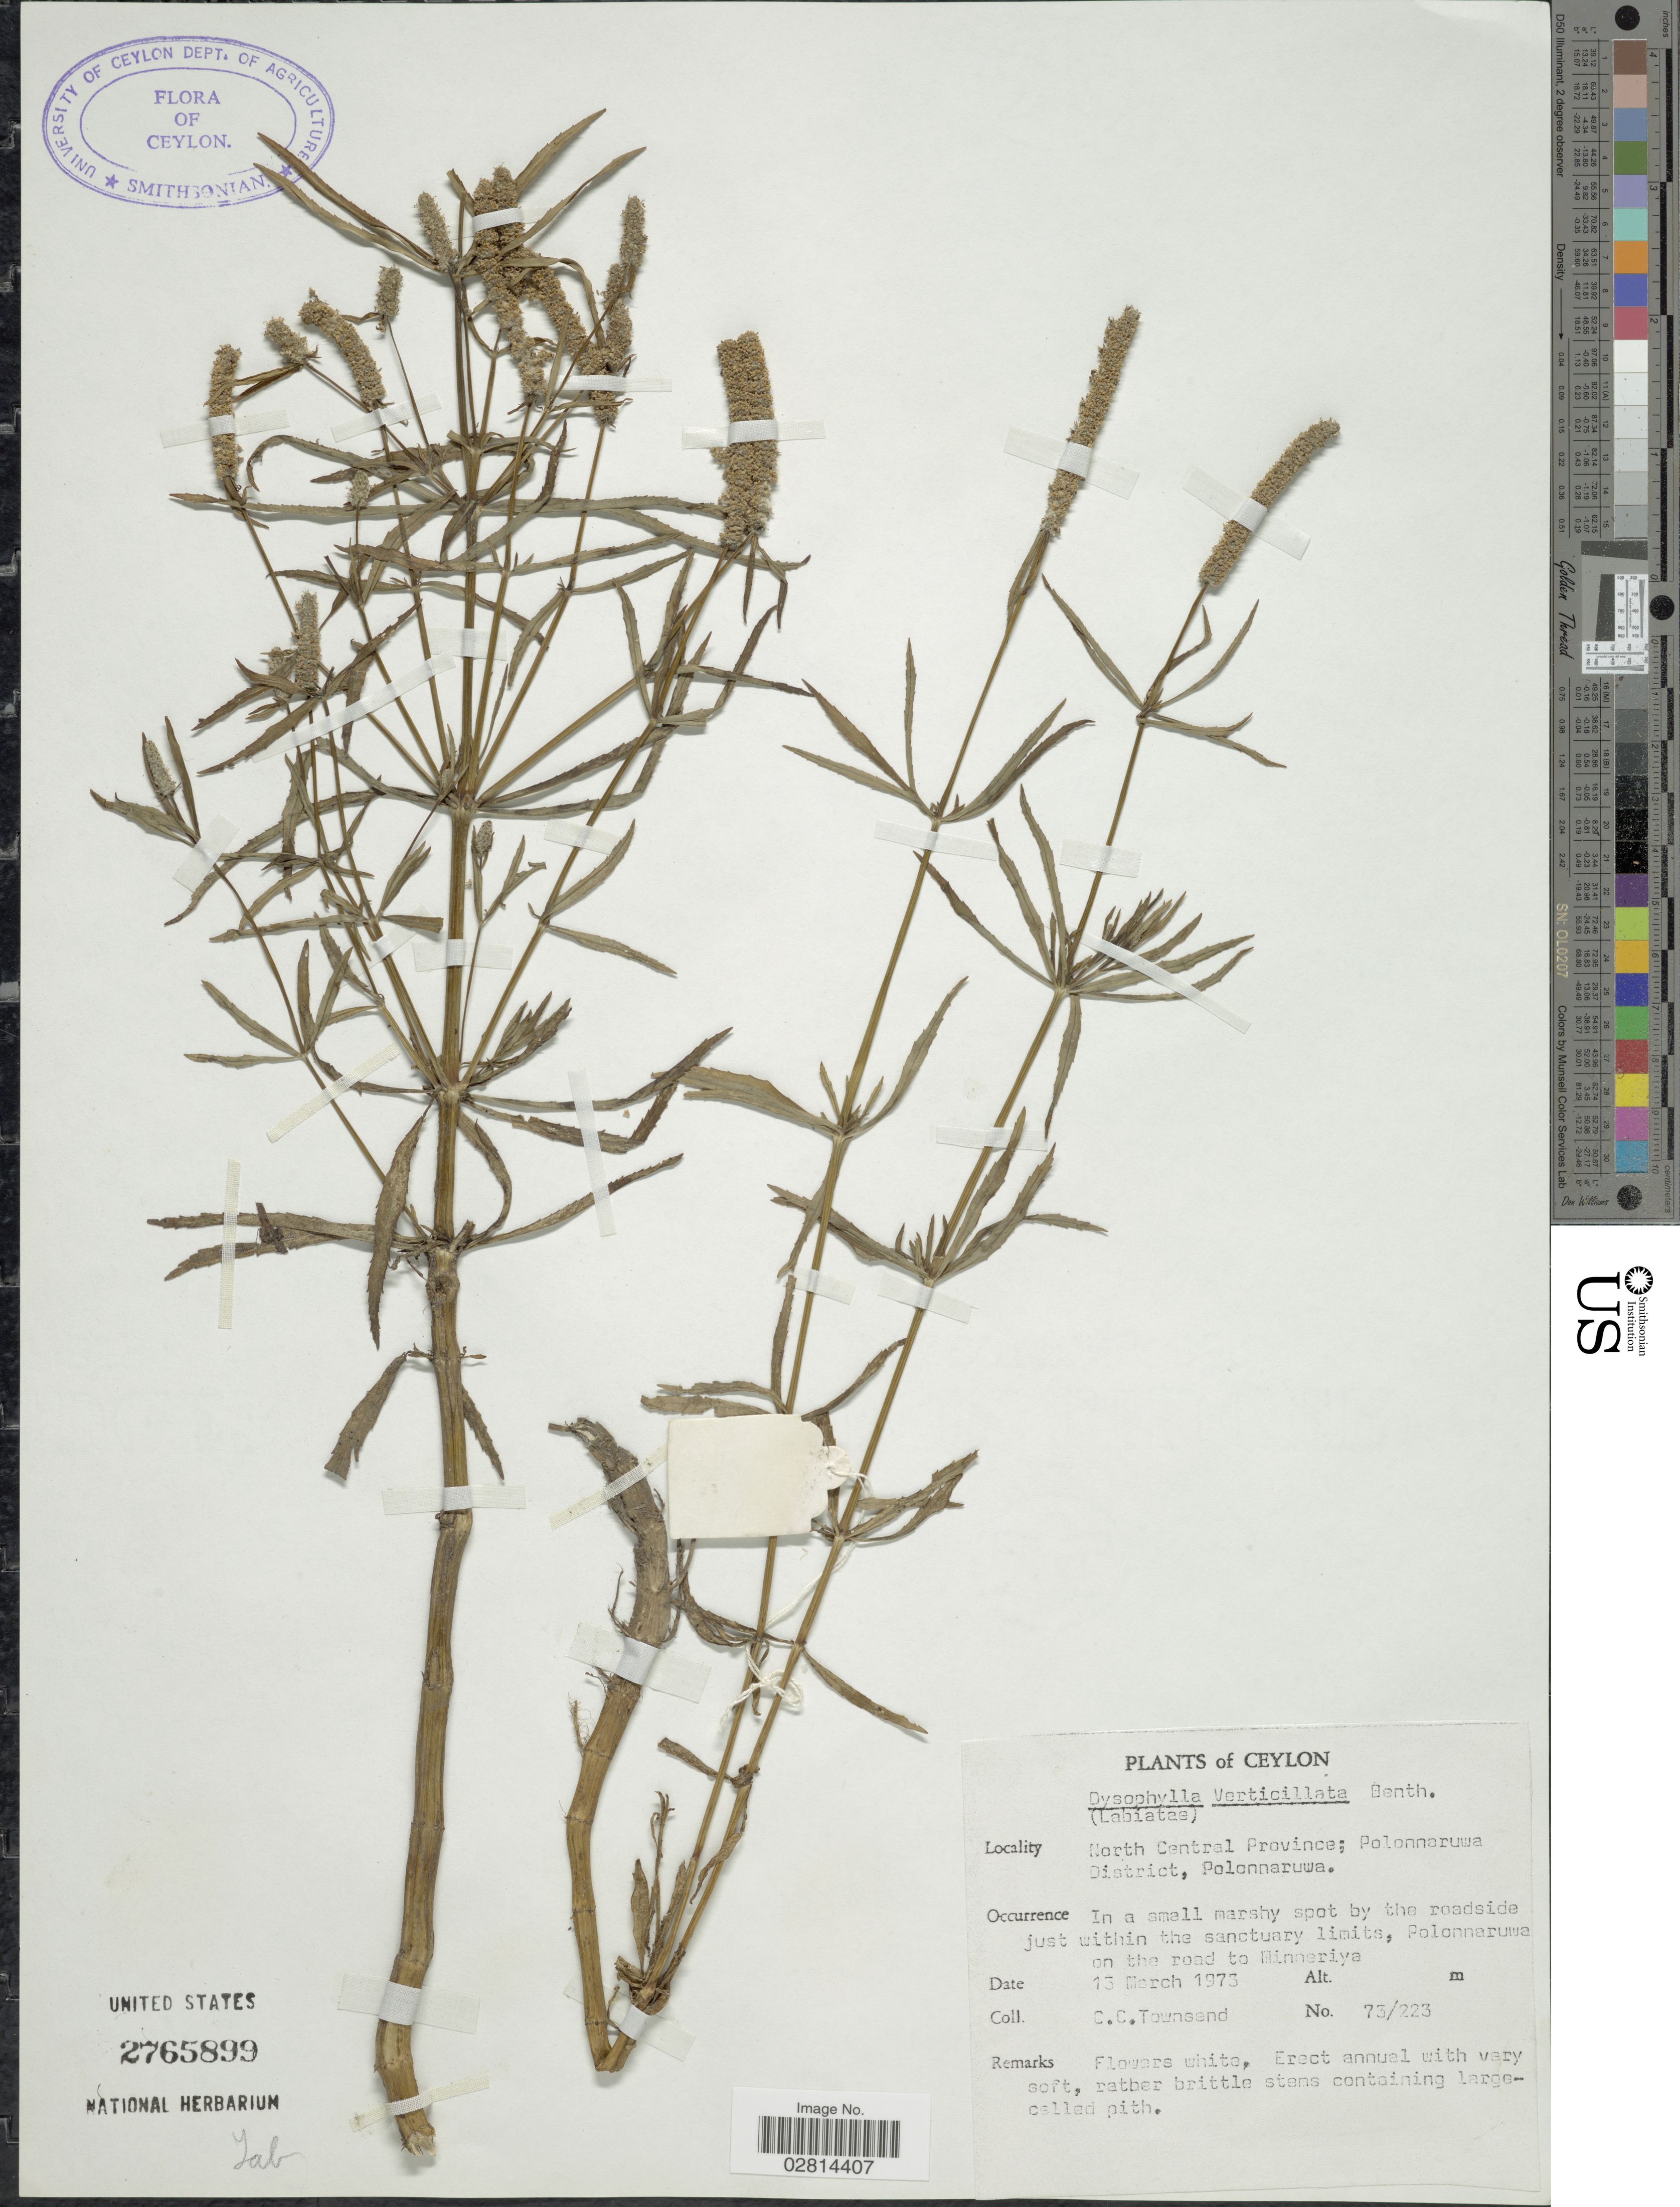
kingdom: Plantae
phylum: Tracheophyta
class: Magnoliopsida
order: Lamiales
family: Lamiaceae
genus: Pogostemon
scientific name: Pogostemon stellatus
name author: (Lour.) Kuntze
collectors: C. C. Townsend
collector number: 75/223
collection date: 1973-03-13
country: Sri Lanka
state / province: North Central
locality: Ceylon. Polonnaruwa District, Polonnaruwa. In a small marshy spot by the roadside just within the sanctuary limits, Polonnaruwa on the road to Minneriya.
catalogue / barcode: US 2765899